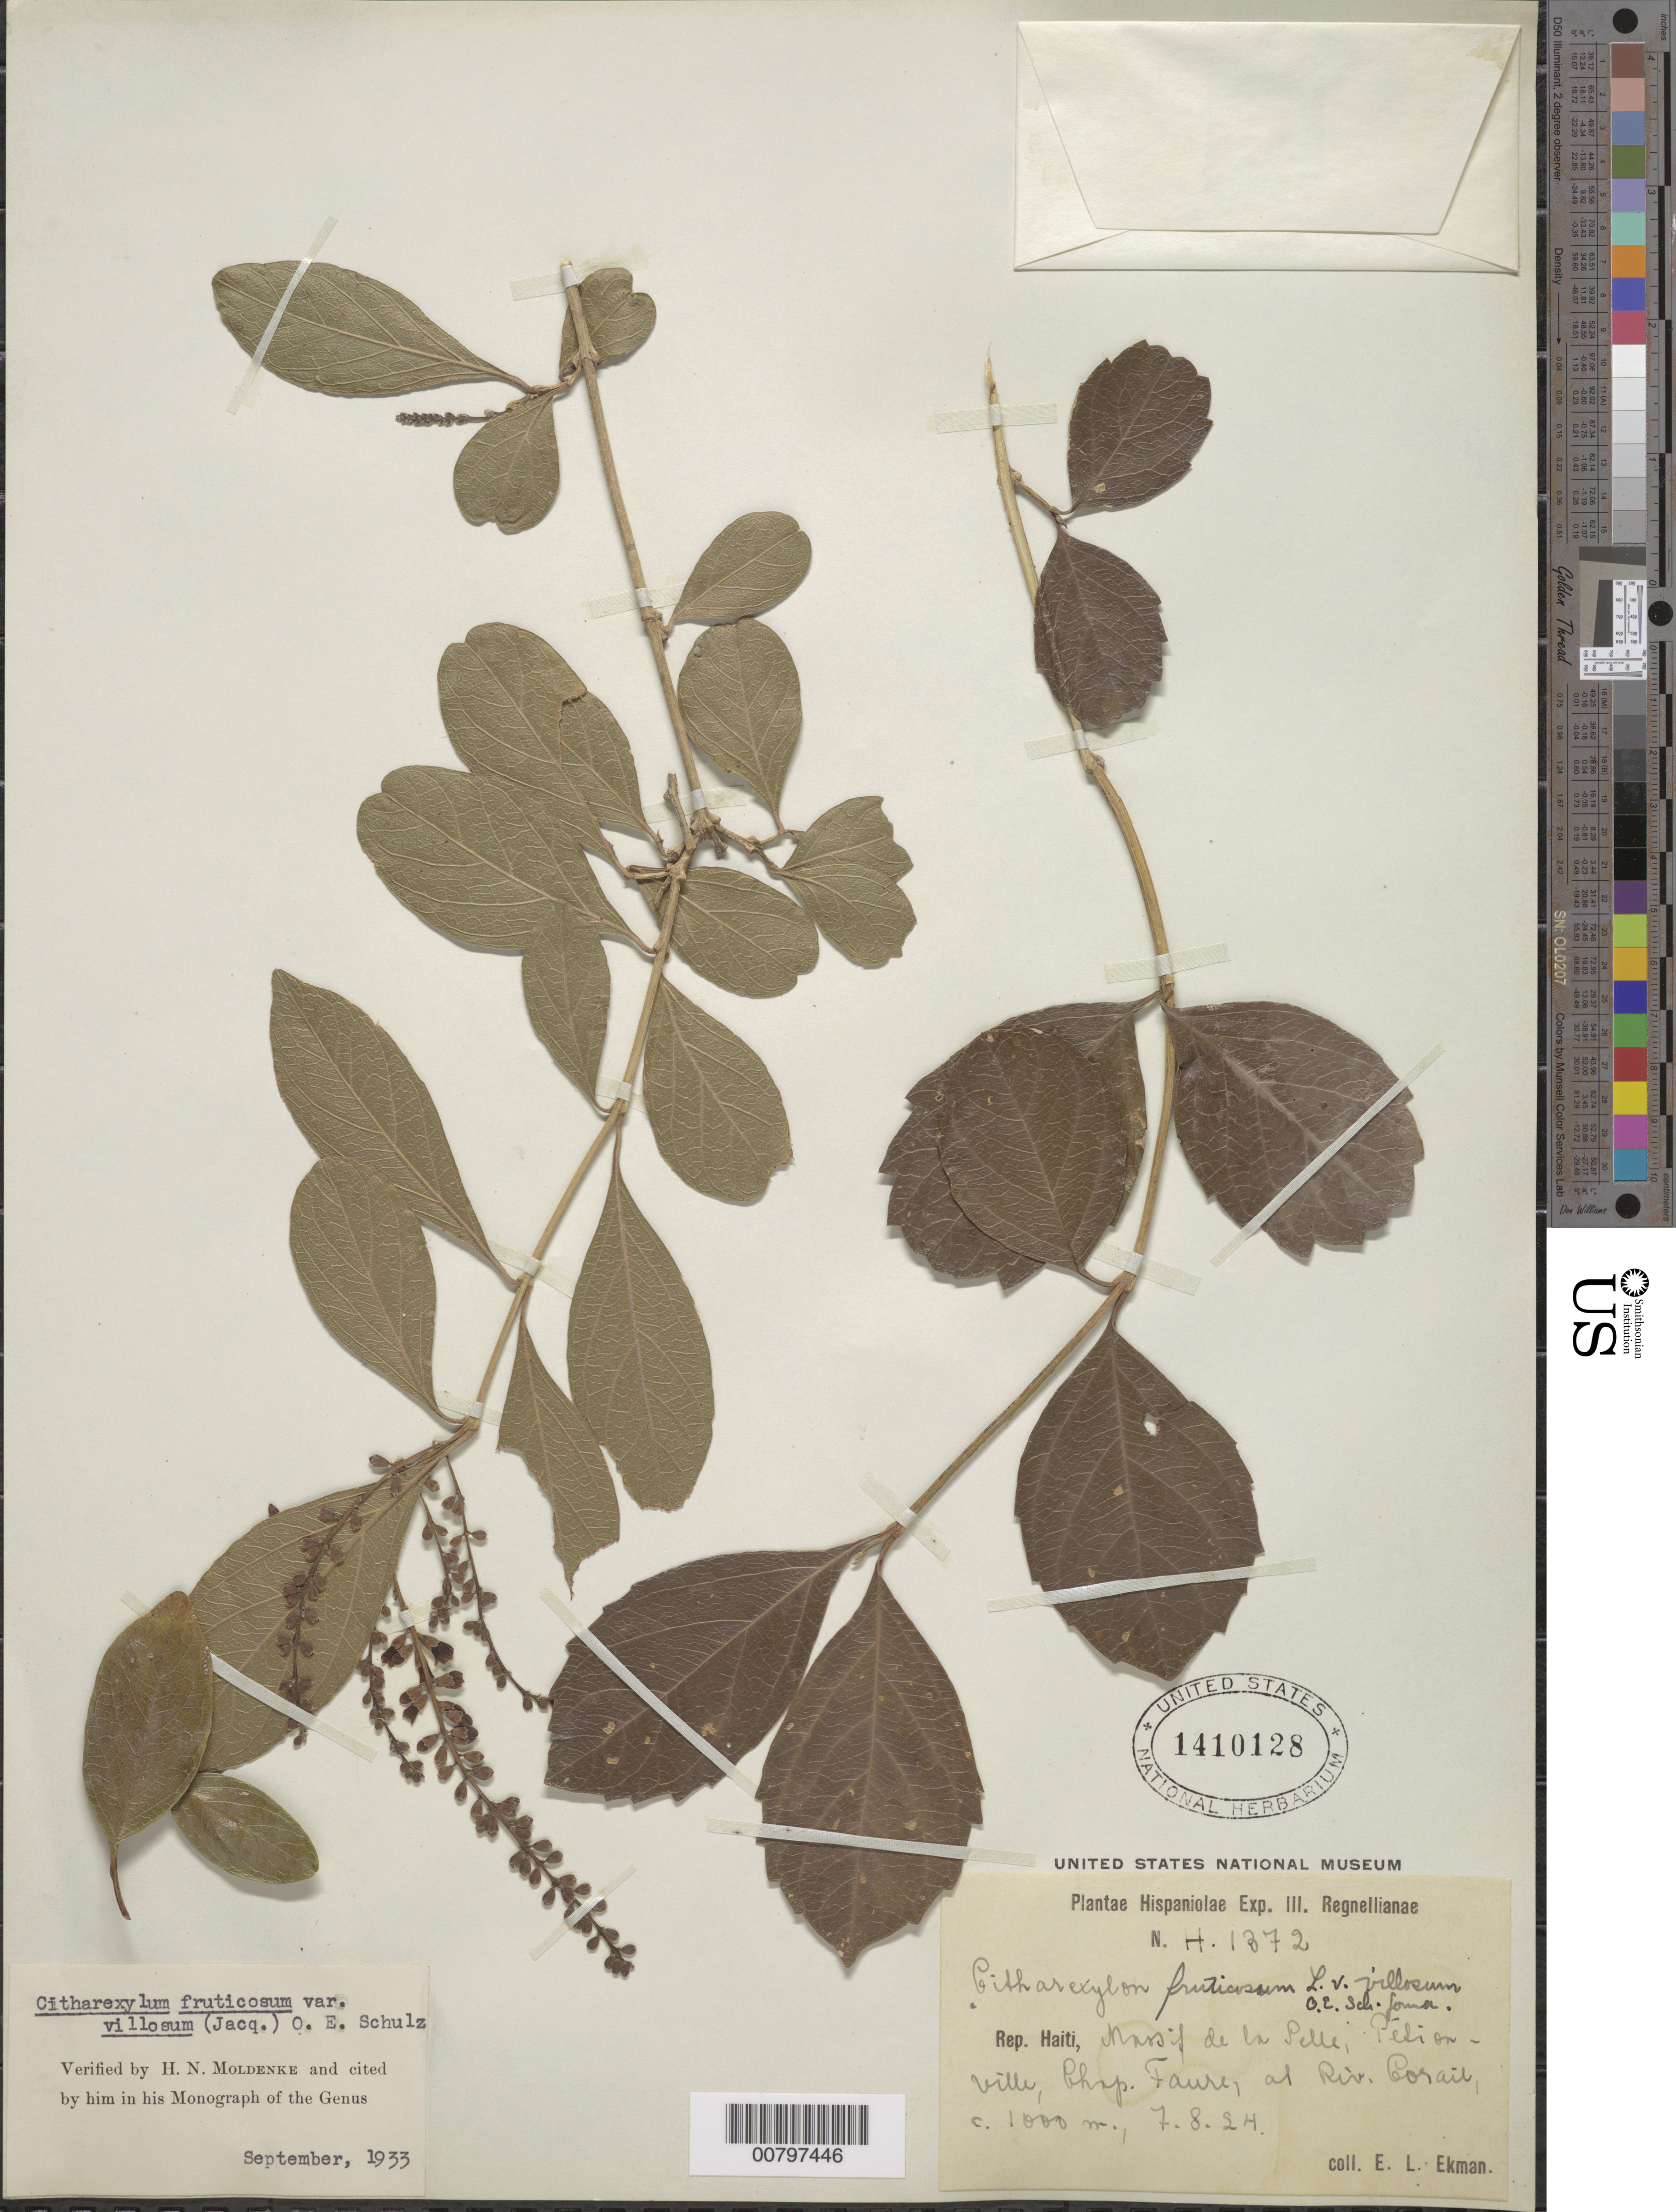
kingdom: Plantae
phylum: Tracheophyta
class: Magnoliopsida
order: Lamiales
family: Verbenaceae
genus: Citharexylum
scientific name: Citharexylum spinosum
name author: L.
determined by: Moldenke, H. N.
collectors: E. L. Ekman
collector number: H 1372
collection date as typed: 07 Aug 1924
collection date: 1924-08-07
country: Haiti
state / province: Ouest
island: Hispaniola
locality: Massif de la Selle, Petíonville, River Corail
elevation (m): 1000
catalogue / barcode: US 1410128